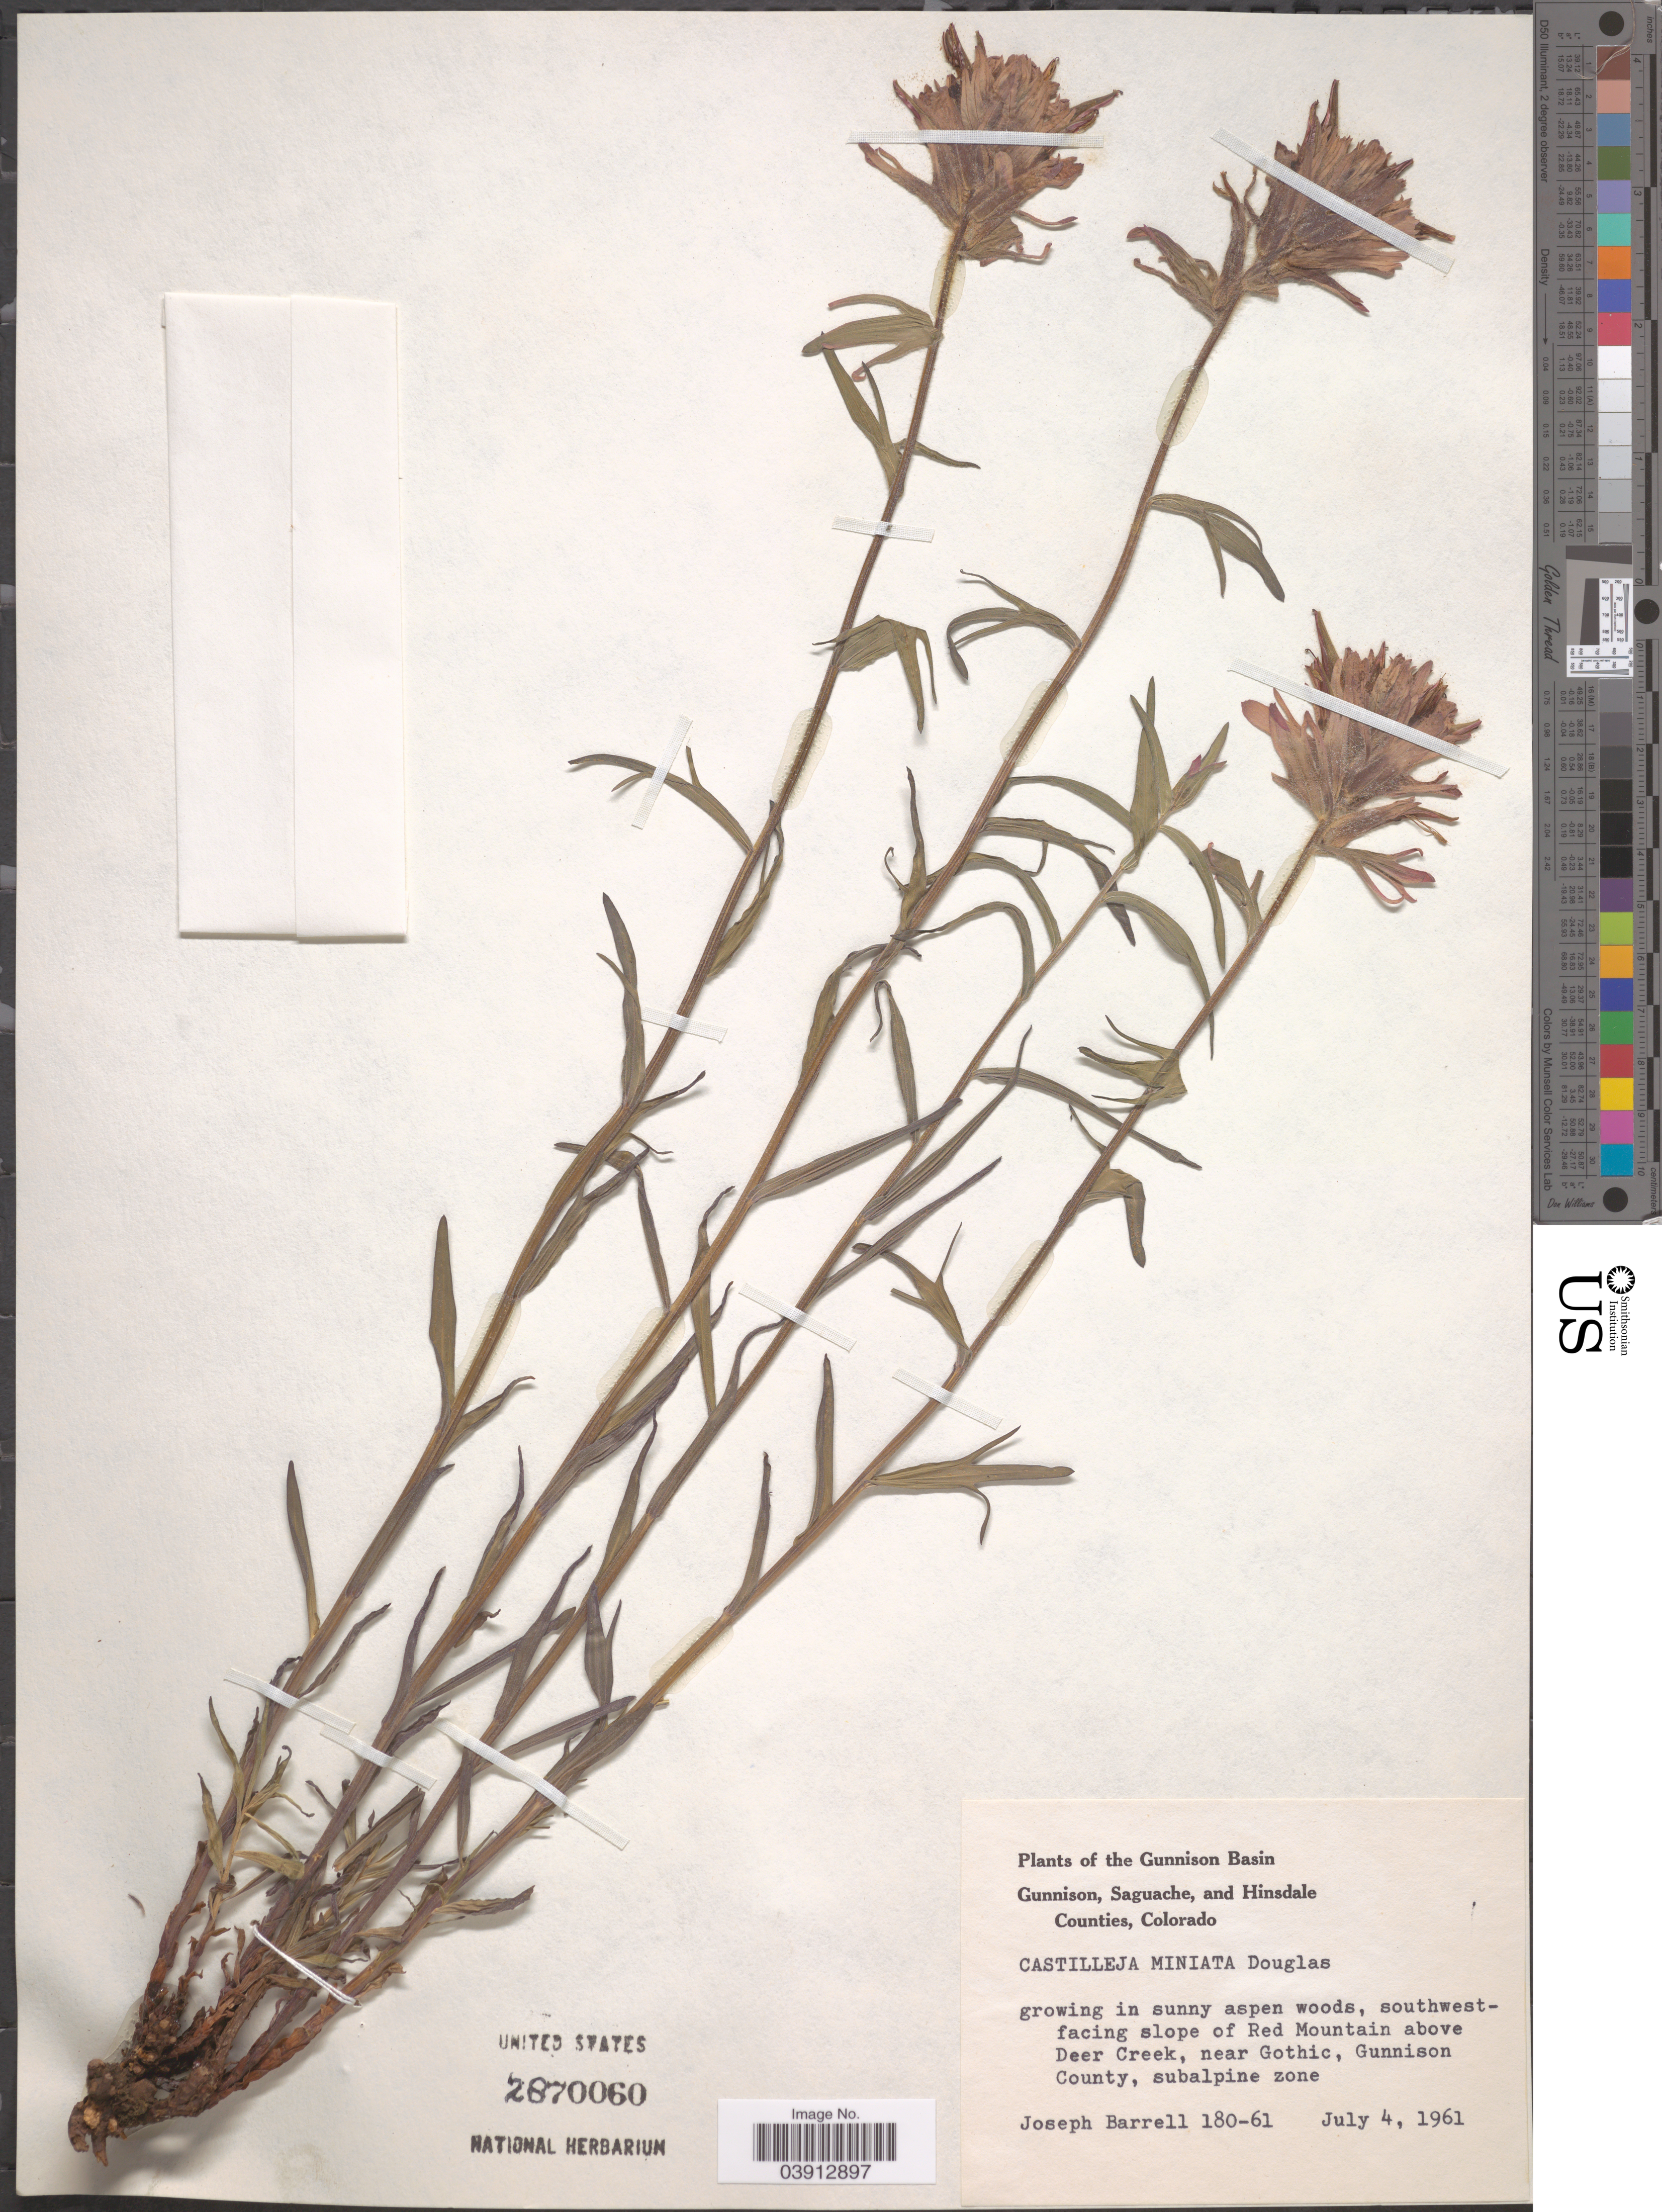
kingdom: Plantae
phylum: Tracheophyta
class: Magnoliopsida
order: Lamiales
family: Orobanchaceae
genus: Castilleja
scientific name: Castilleja miniata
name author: Douglas ex Hook.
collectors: J. Barrell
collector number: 180-61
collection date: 1961-07-04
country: United States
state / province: Colorado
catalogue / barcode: US 2870060